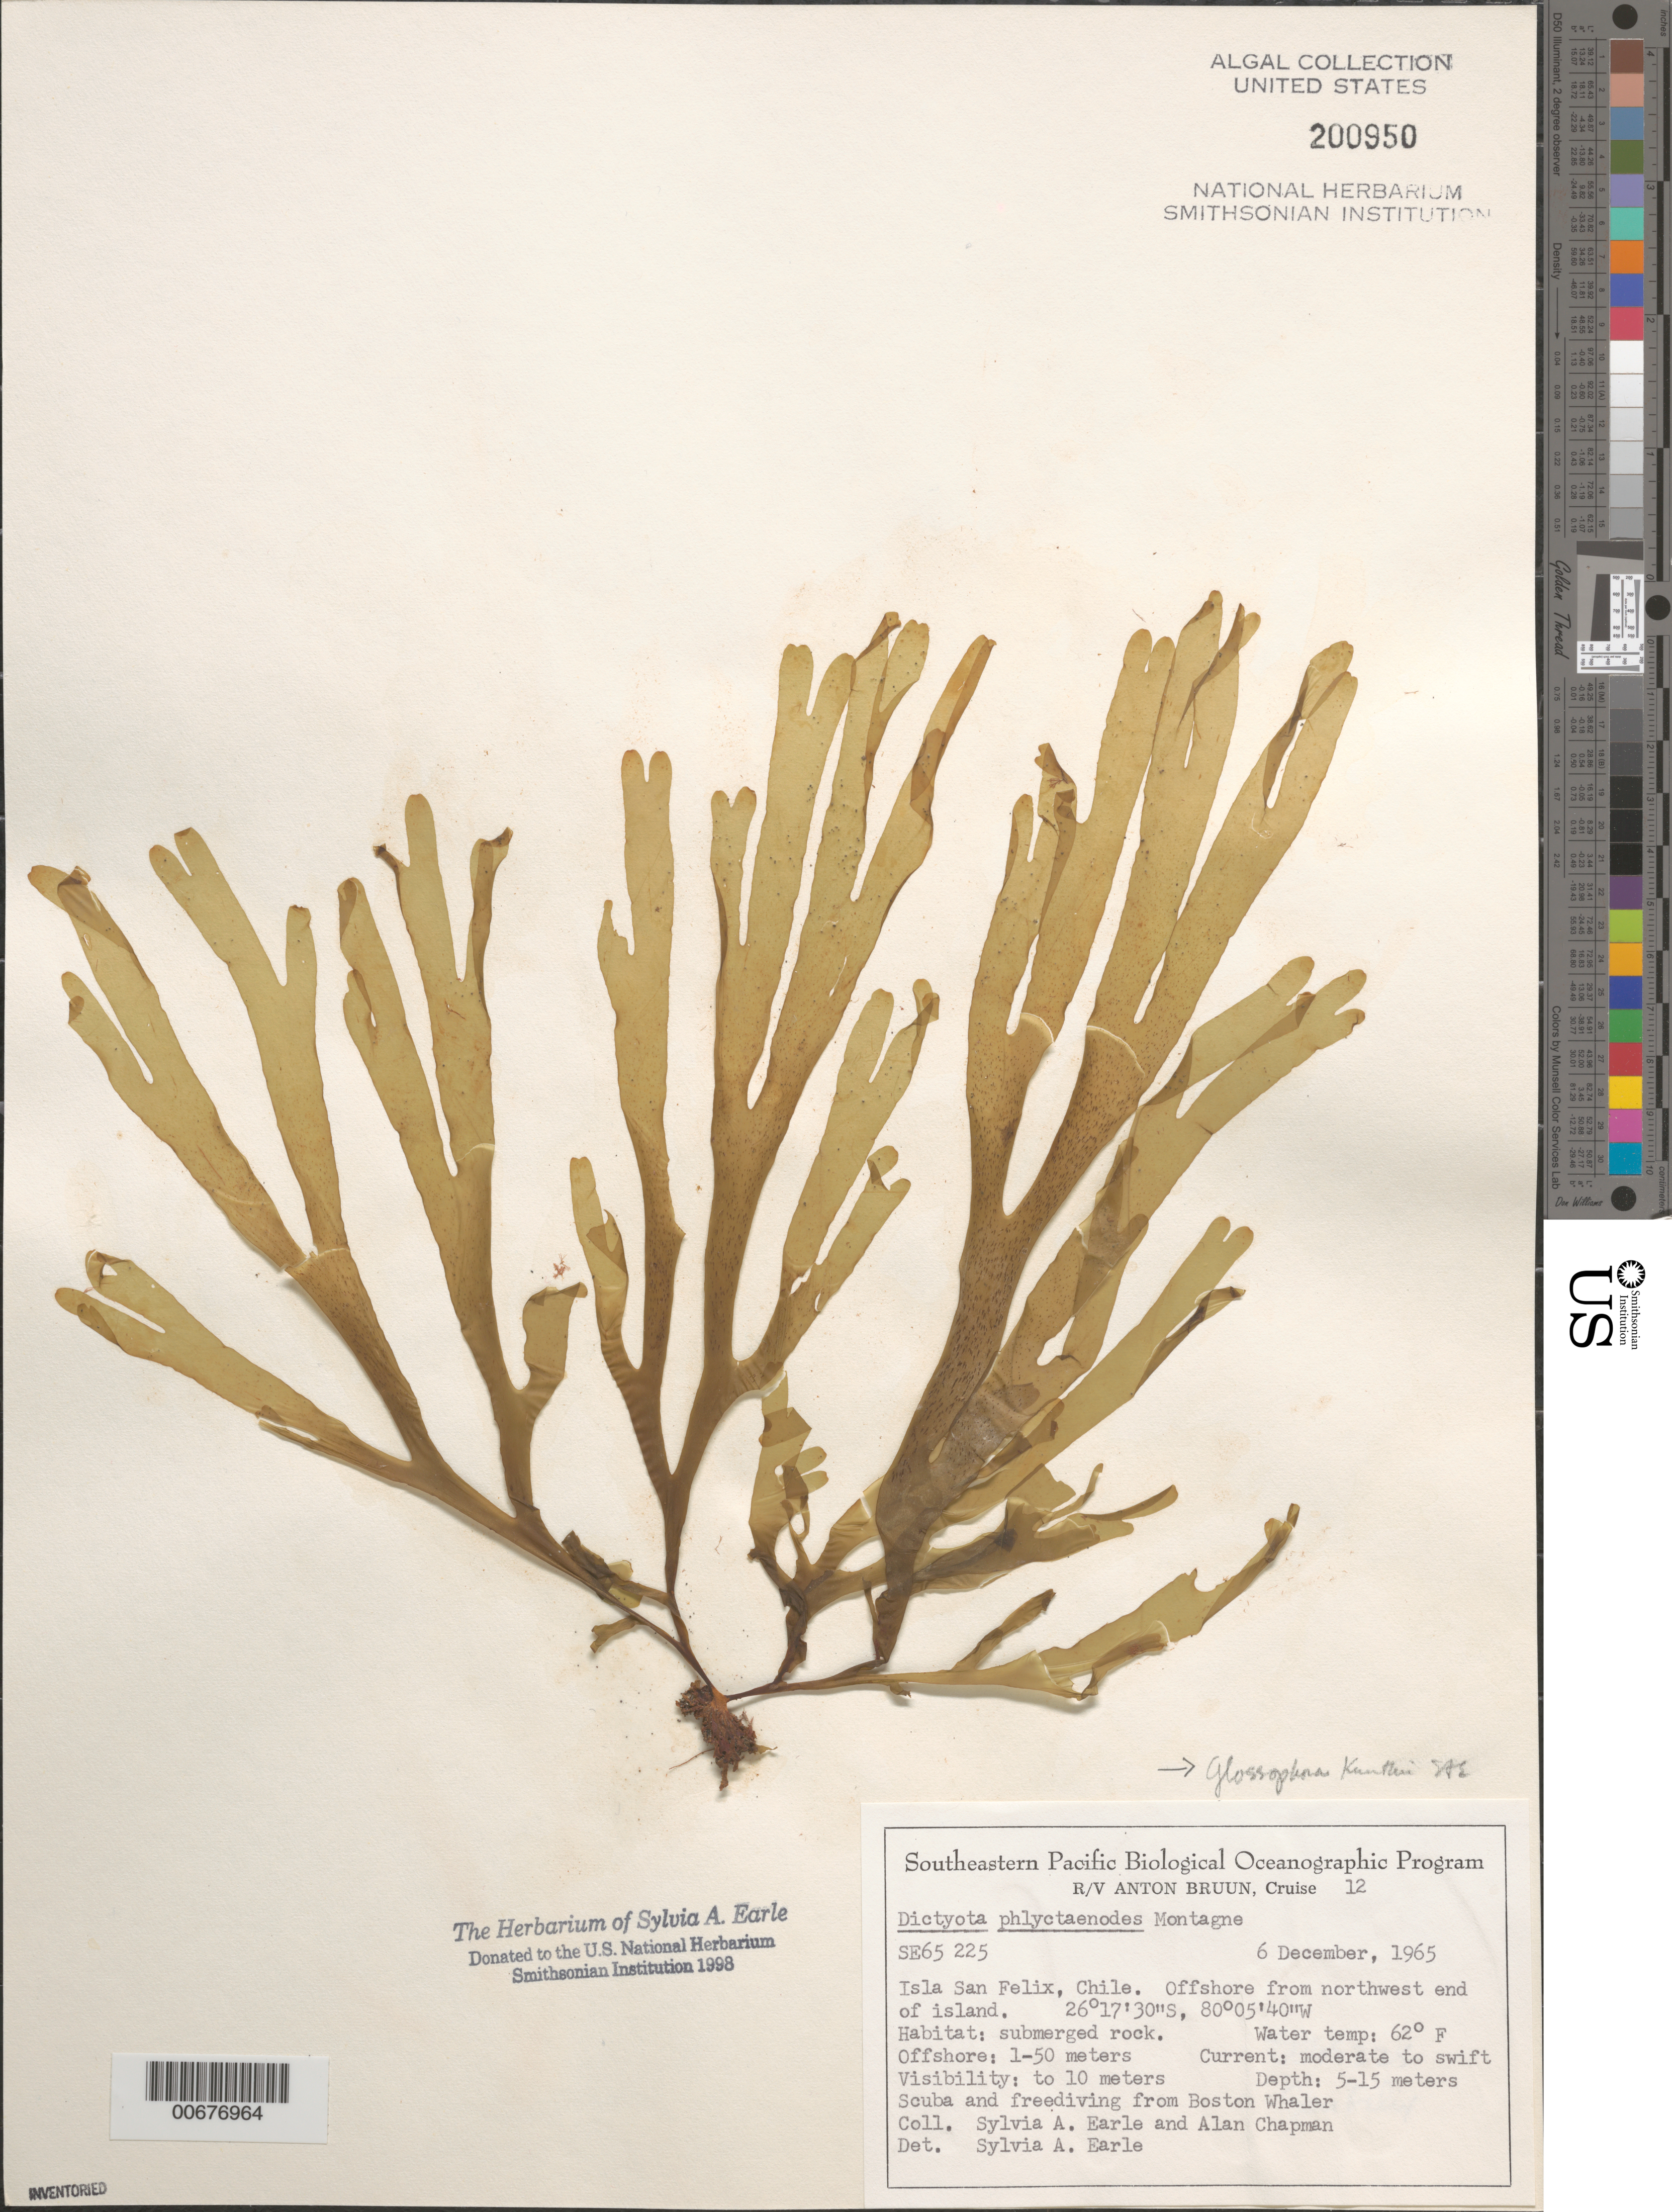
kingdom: Chromista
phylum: Ochrophyta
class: Phaeophyceae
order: Dictyotales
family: Dictyotaceae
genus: Dictyota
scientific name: Dictyota kunthii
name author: (C. Agardh) Grev.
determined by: Algae name updating Project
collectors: S. A. Earle & A. Chapman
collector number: SE 65225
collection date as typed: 06 Dec 1965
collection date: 1965-12-06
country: Chile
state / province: Atacama (III)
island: Isla San Felix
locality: Off northwest end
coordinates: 26 17' 30" S, 80 05' 40" W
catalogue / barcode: US 200950